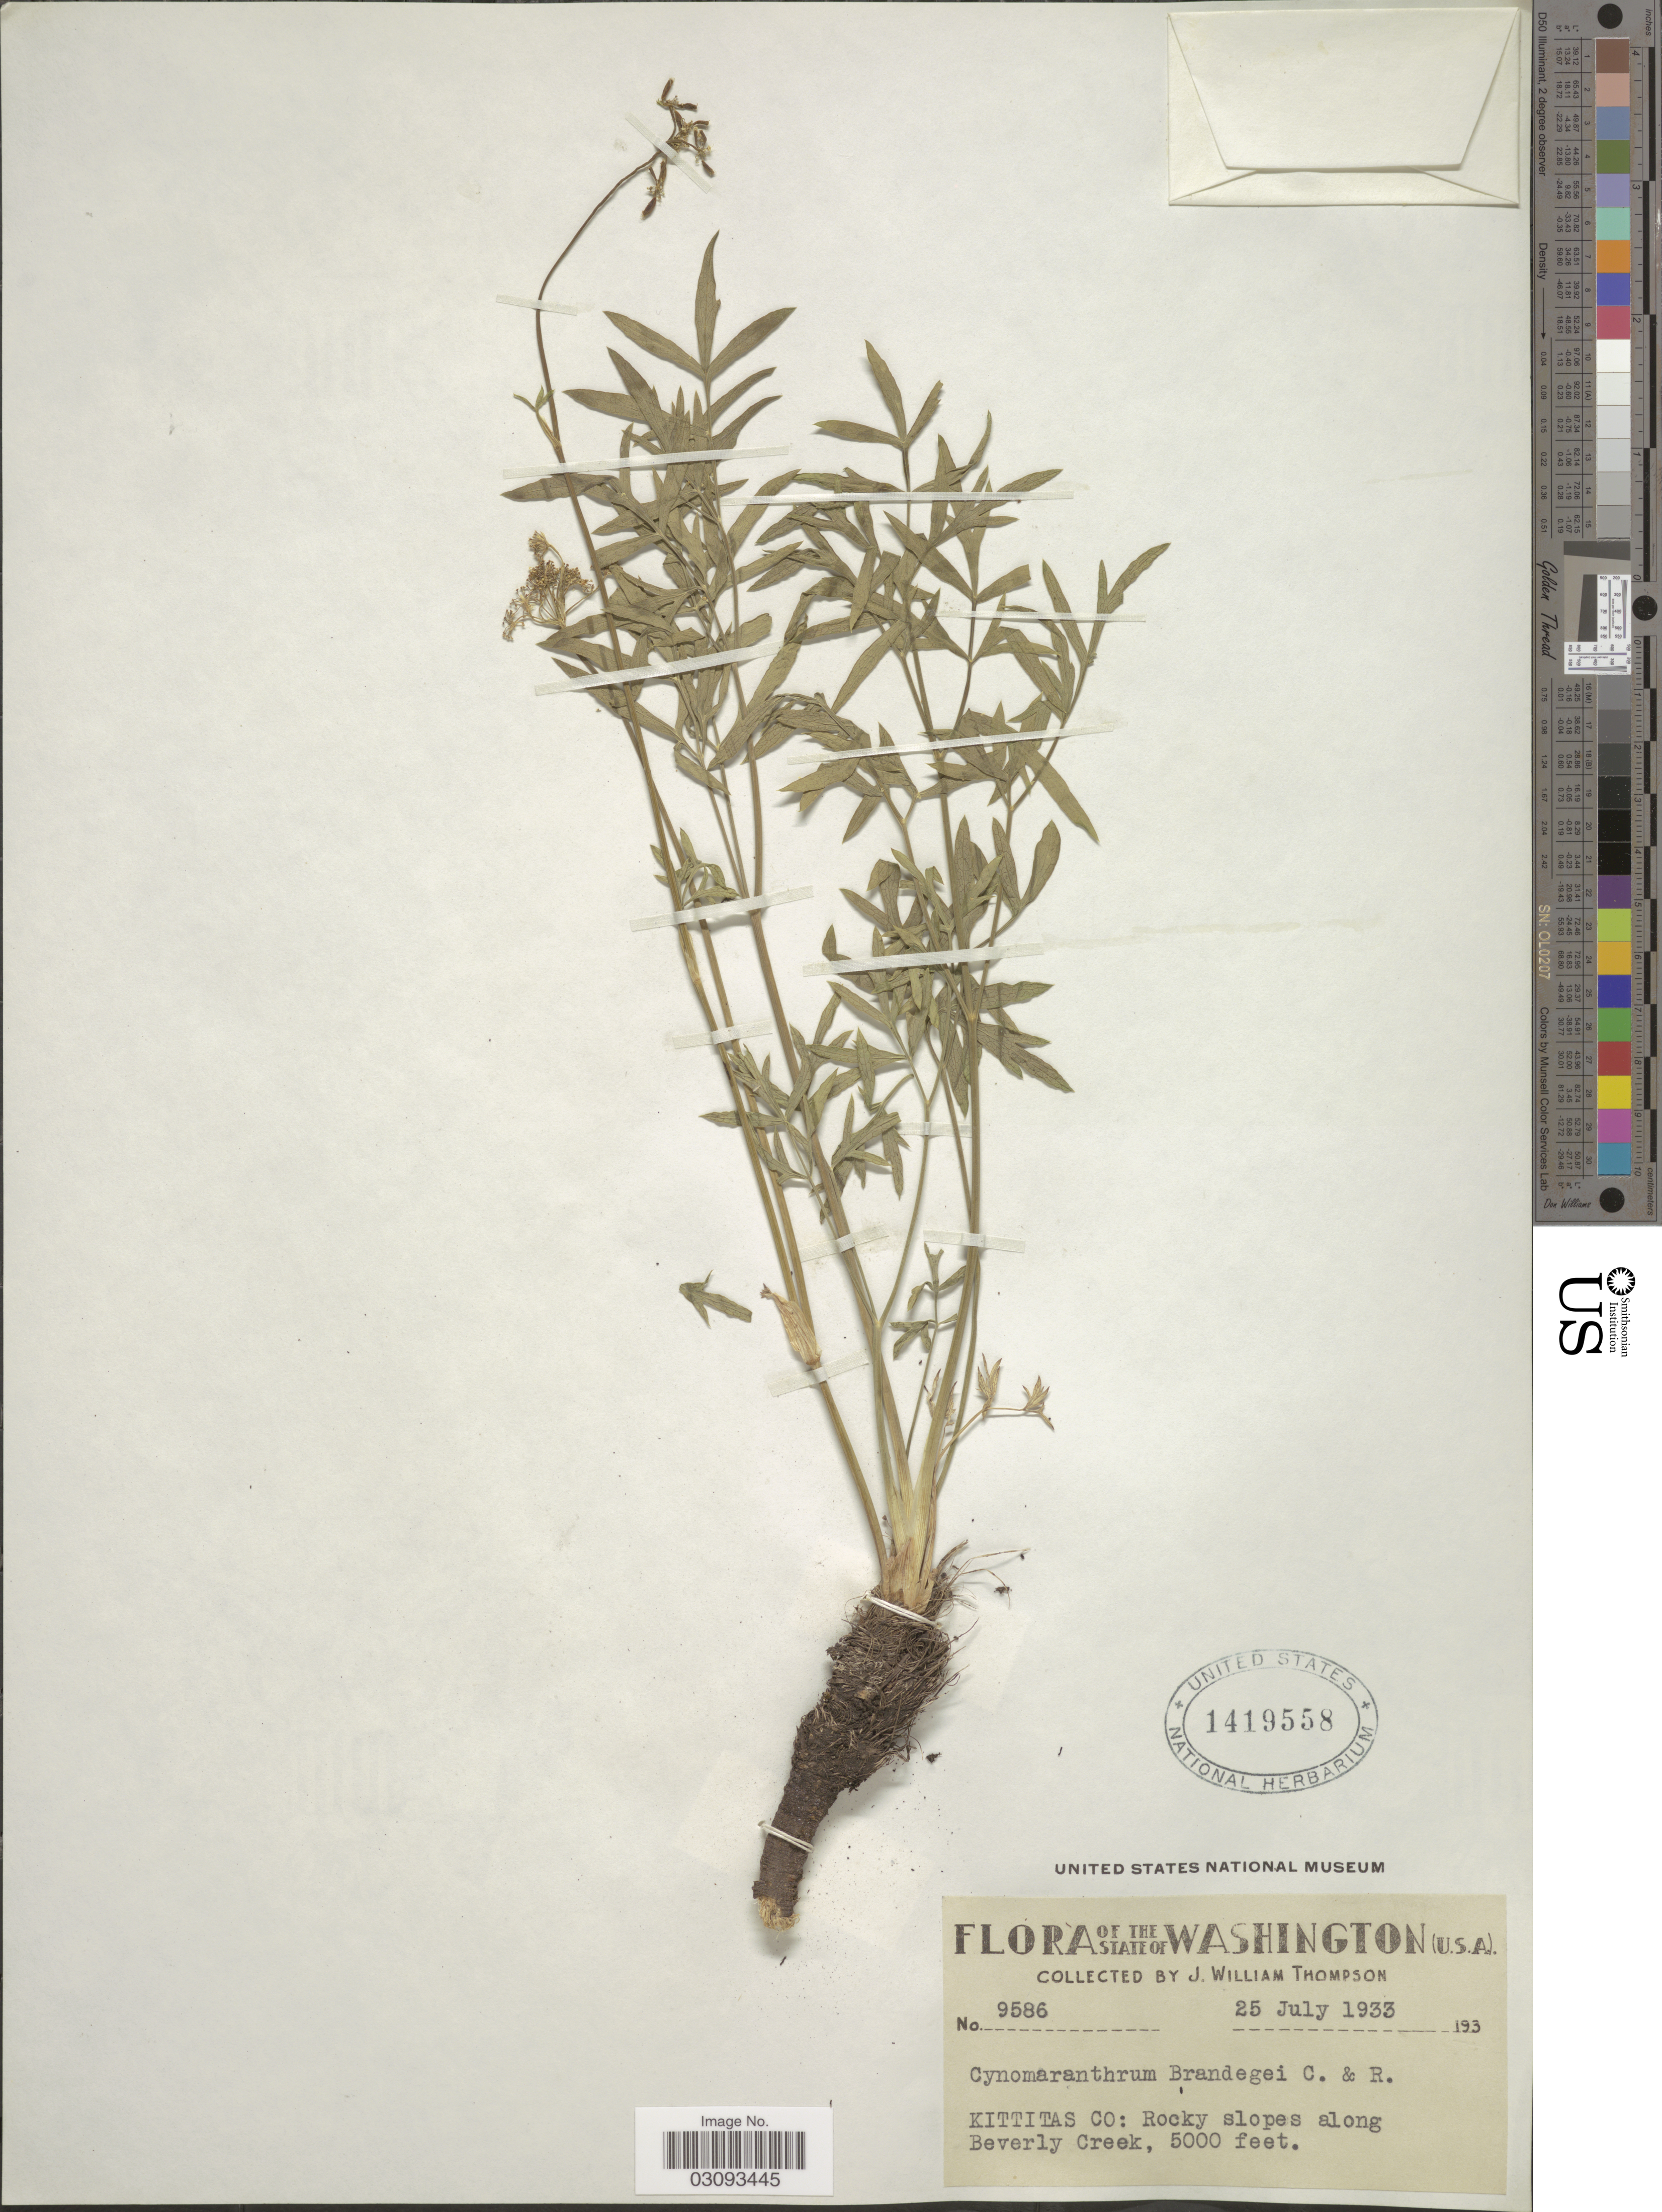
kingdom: Plantae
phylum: Tracheophyta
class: Magnoliopsida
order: Apiales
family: Apiaceae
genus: Lomatium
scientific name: Lomatium brandegeei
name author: (J.M. Coult. & Rose) J.F. Macbr.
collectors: J. W. Thompson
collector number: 9586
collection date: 1933-07-25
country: United States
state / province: Washington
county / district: Kittitas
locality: Kittitas Co: Rocky slopes along Beverly Creek.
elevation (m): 1524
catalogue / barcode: US 1419558